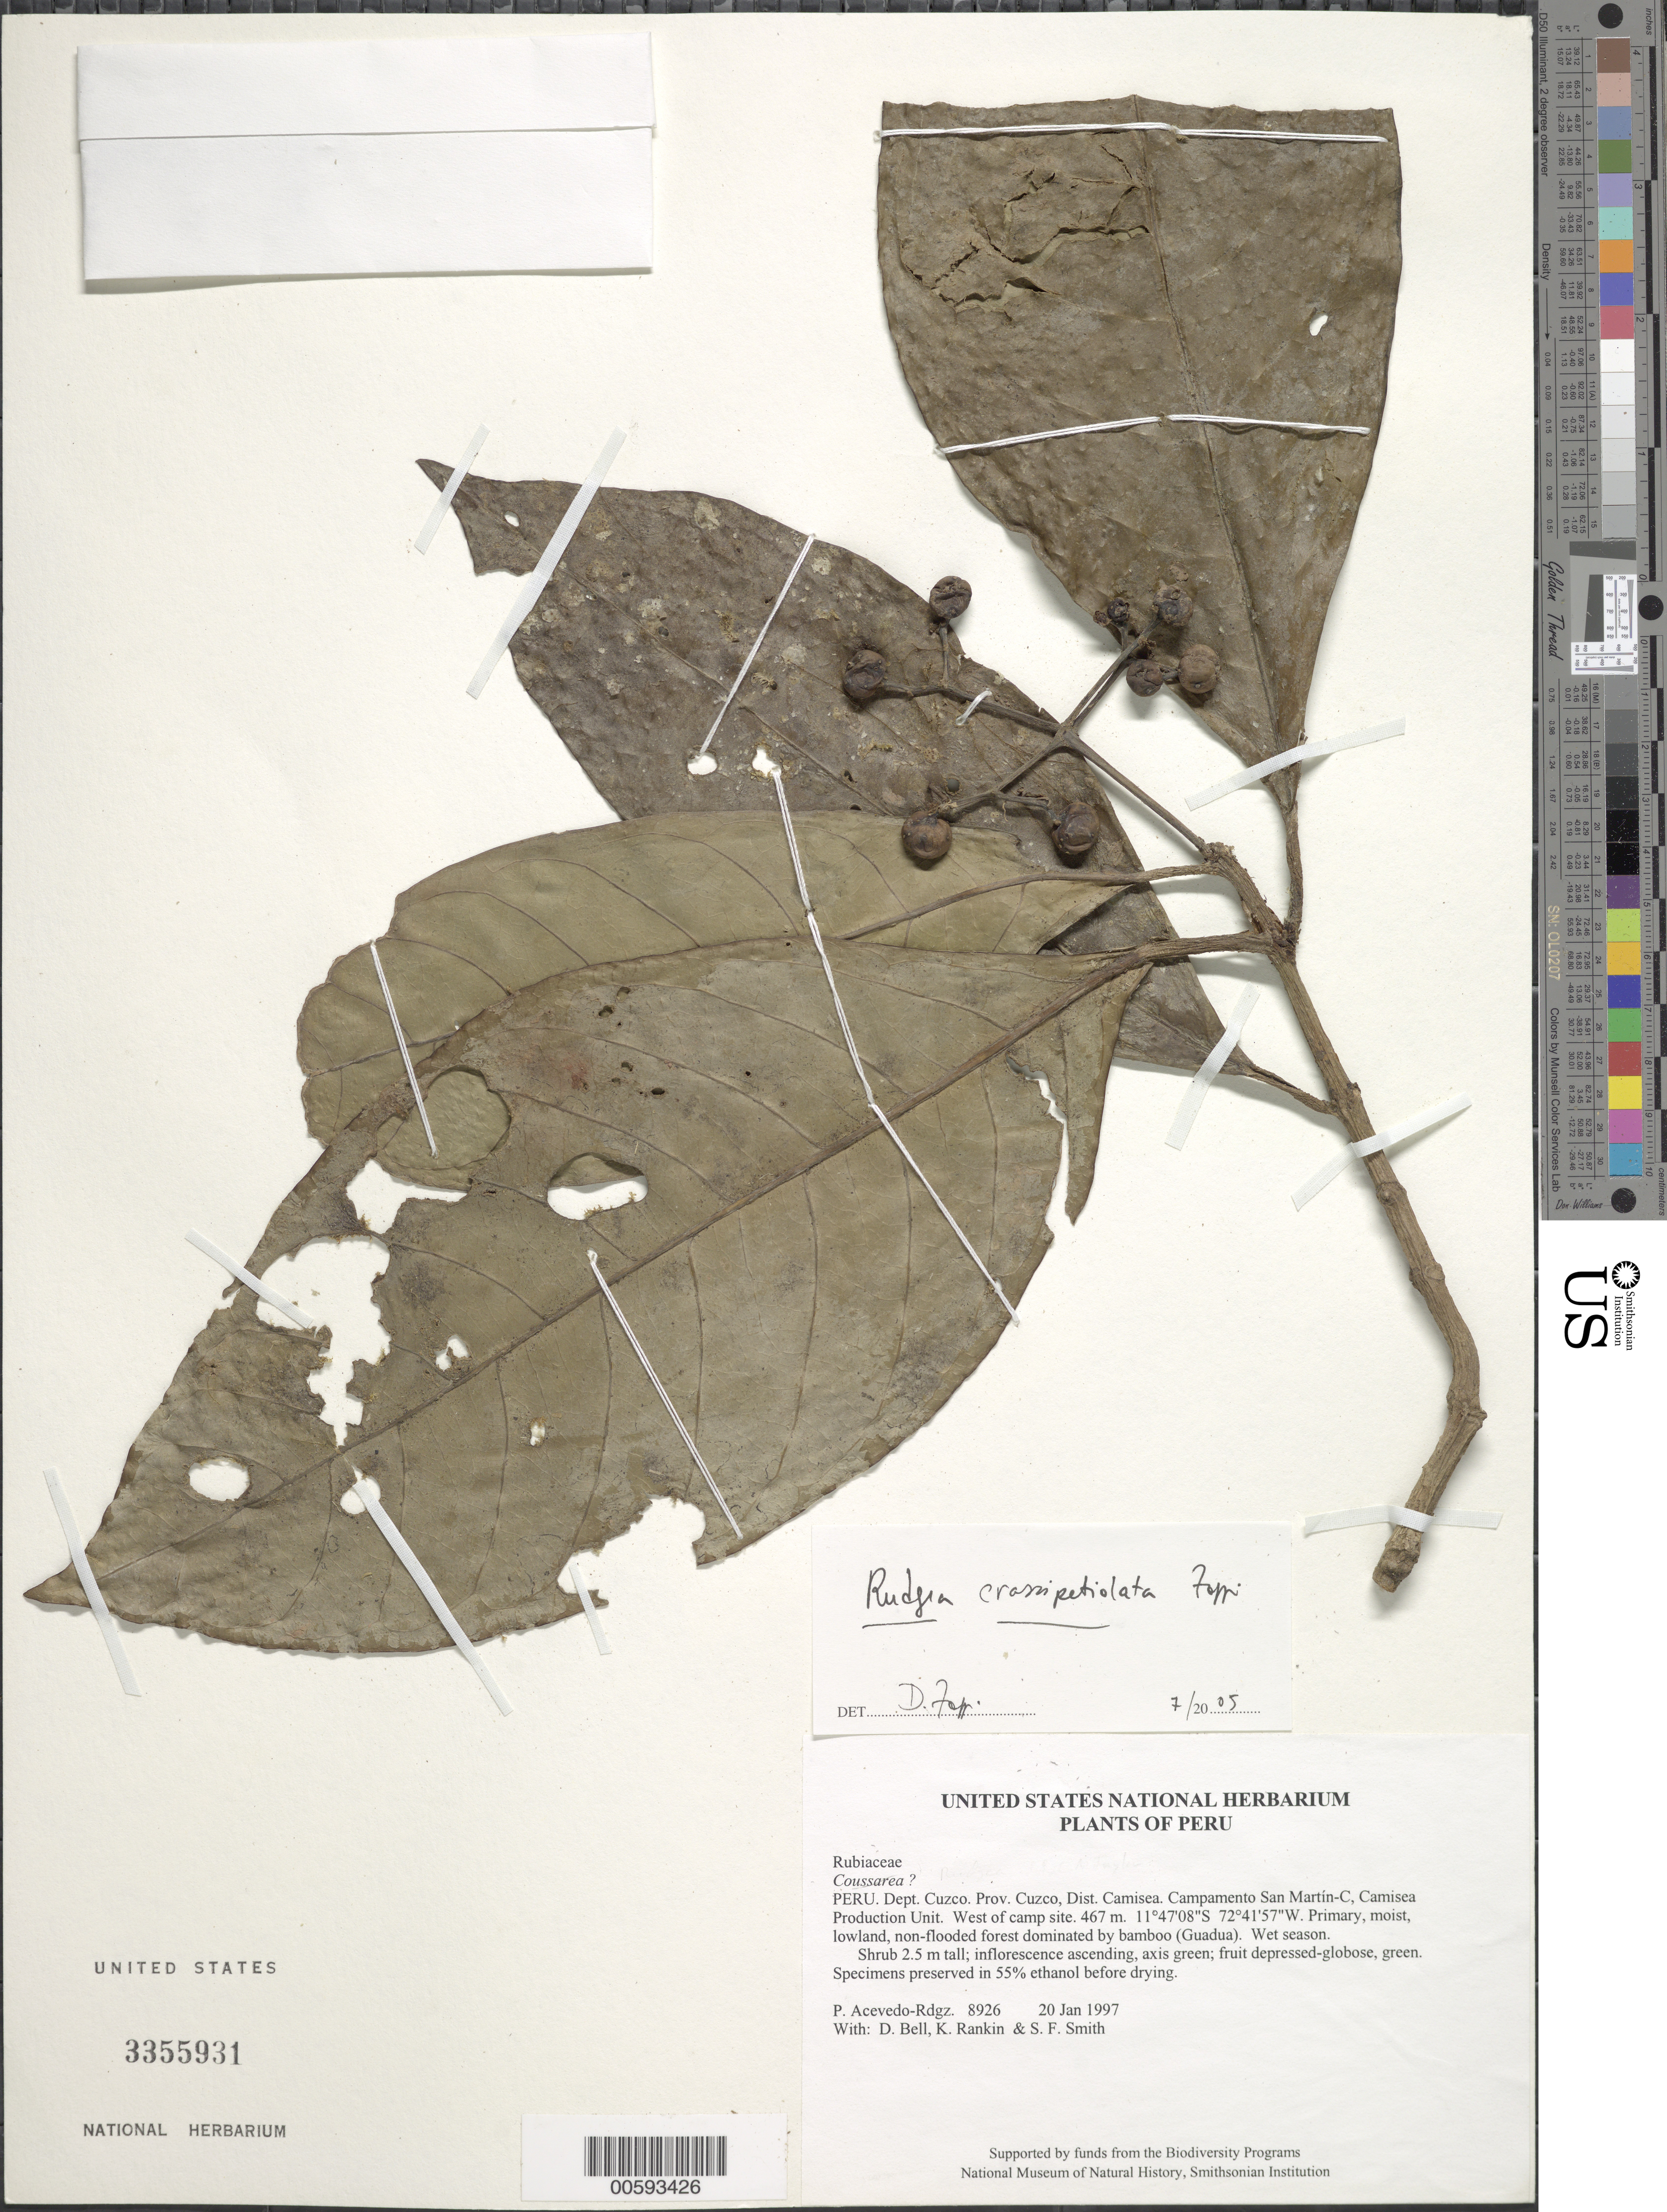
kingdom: Plantae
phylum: Tracheophyta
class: Magnoliopsida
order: Gentianales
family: Rubiaceae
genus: Rudgea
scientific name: Rudgea hispidula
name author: Standl.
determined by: Taylor, Charlotte M.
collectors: P. Acevedo-Rodr., D. A. Bell, K. B. Rankin & S.F. Smith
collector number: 8926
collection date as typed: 20 Jan 1997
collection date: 1997-01-20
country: Peru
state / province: Cusco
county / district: Cusco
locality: Districto Camisea, Campamento San Martín-C, Camisea Production Unit. West of camp site.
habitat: Primary, moist, lowland, non-flooded forest dominated by bamboo (Guadua). Wet season.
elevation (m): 467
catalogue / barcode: US 3355931